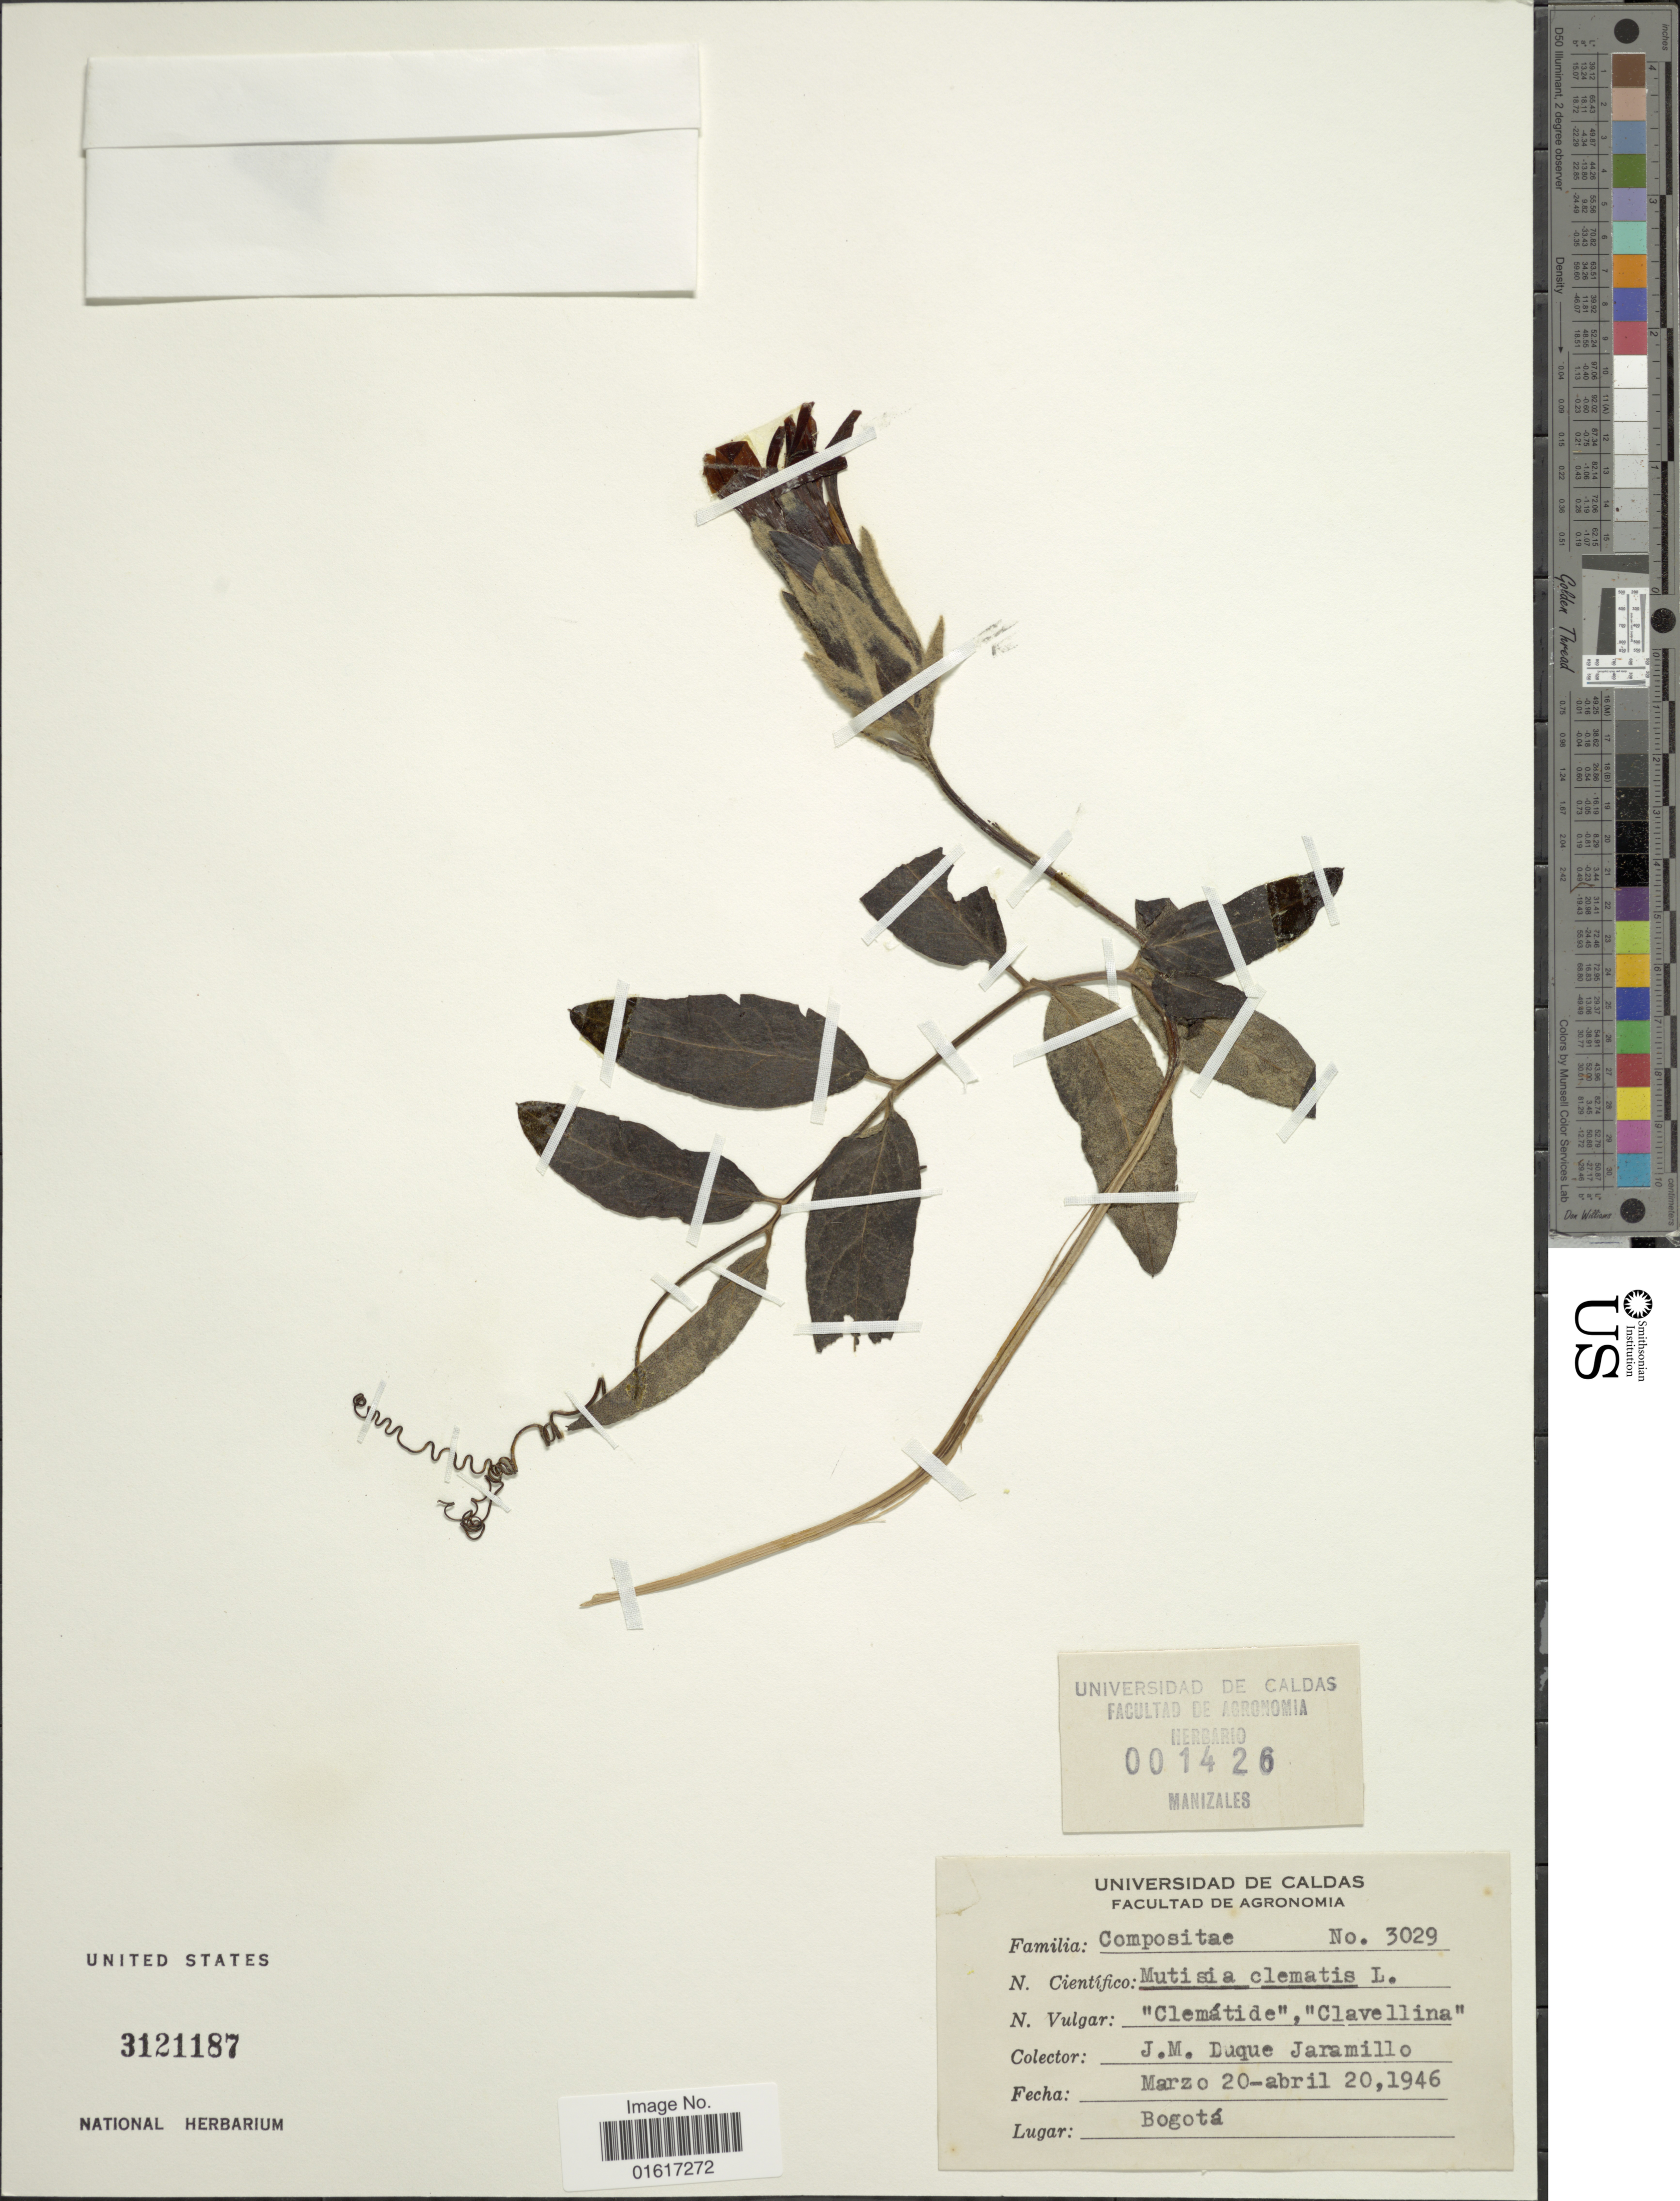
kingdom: Plantae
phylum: Tracheophyta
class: Magnoliopsida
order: Asterales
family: Asteraceae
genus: Mutisia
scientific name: Mutisia clematis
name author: L. f.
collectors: J. M. Duque Jaramillo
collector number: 3029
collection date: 1946-03-20/1946-04-20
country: Colombia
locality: Bogotá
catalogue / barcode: US 3121187